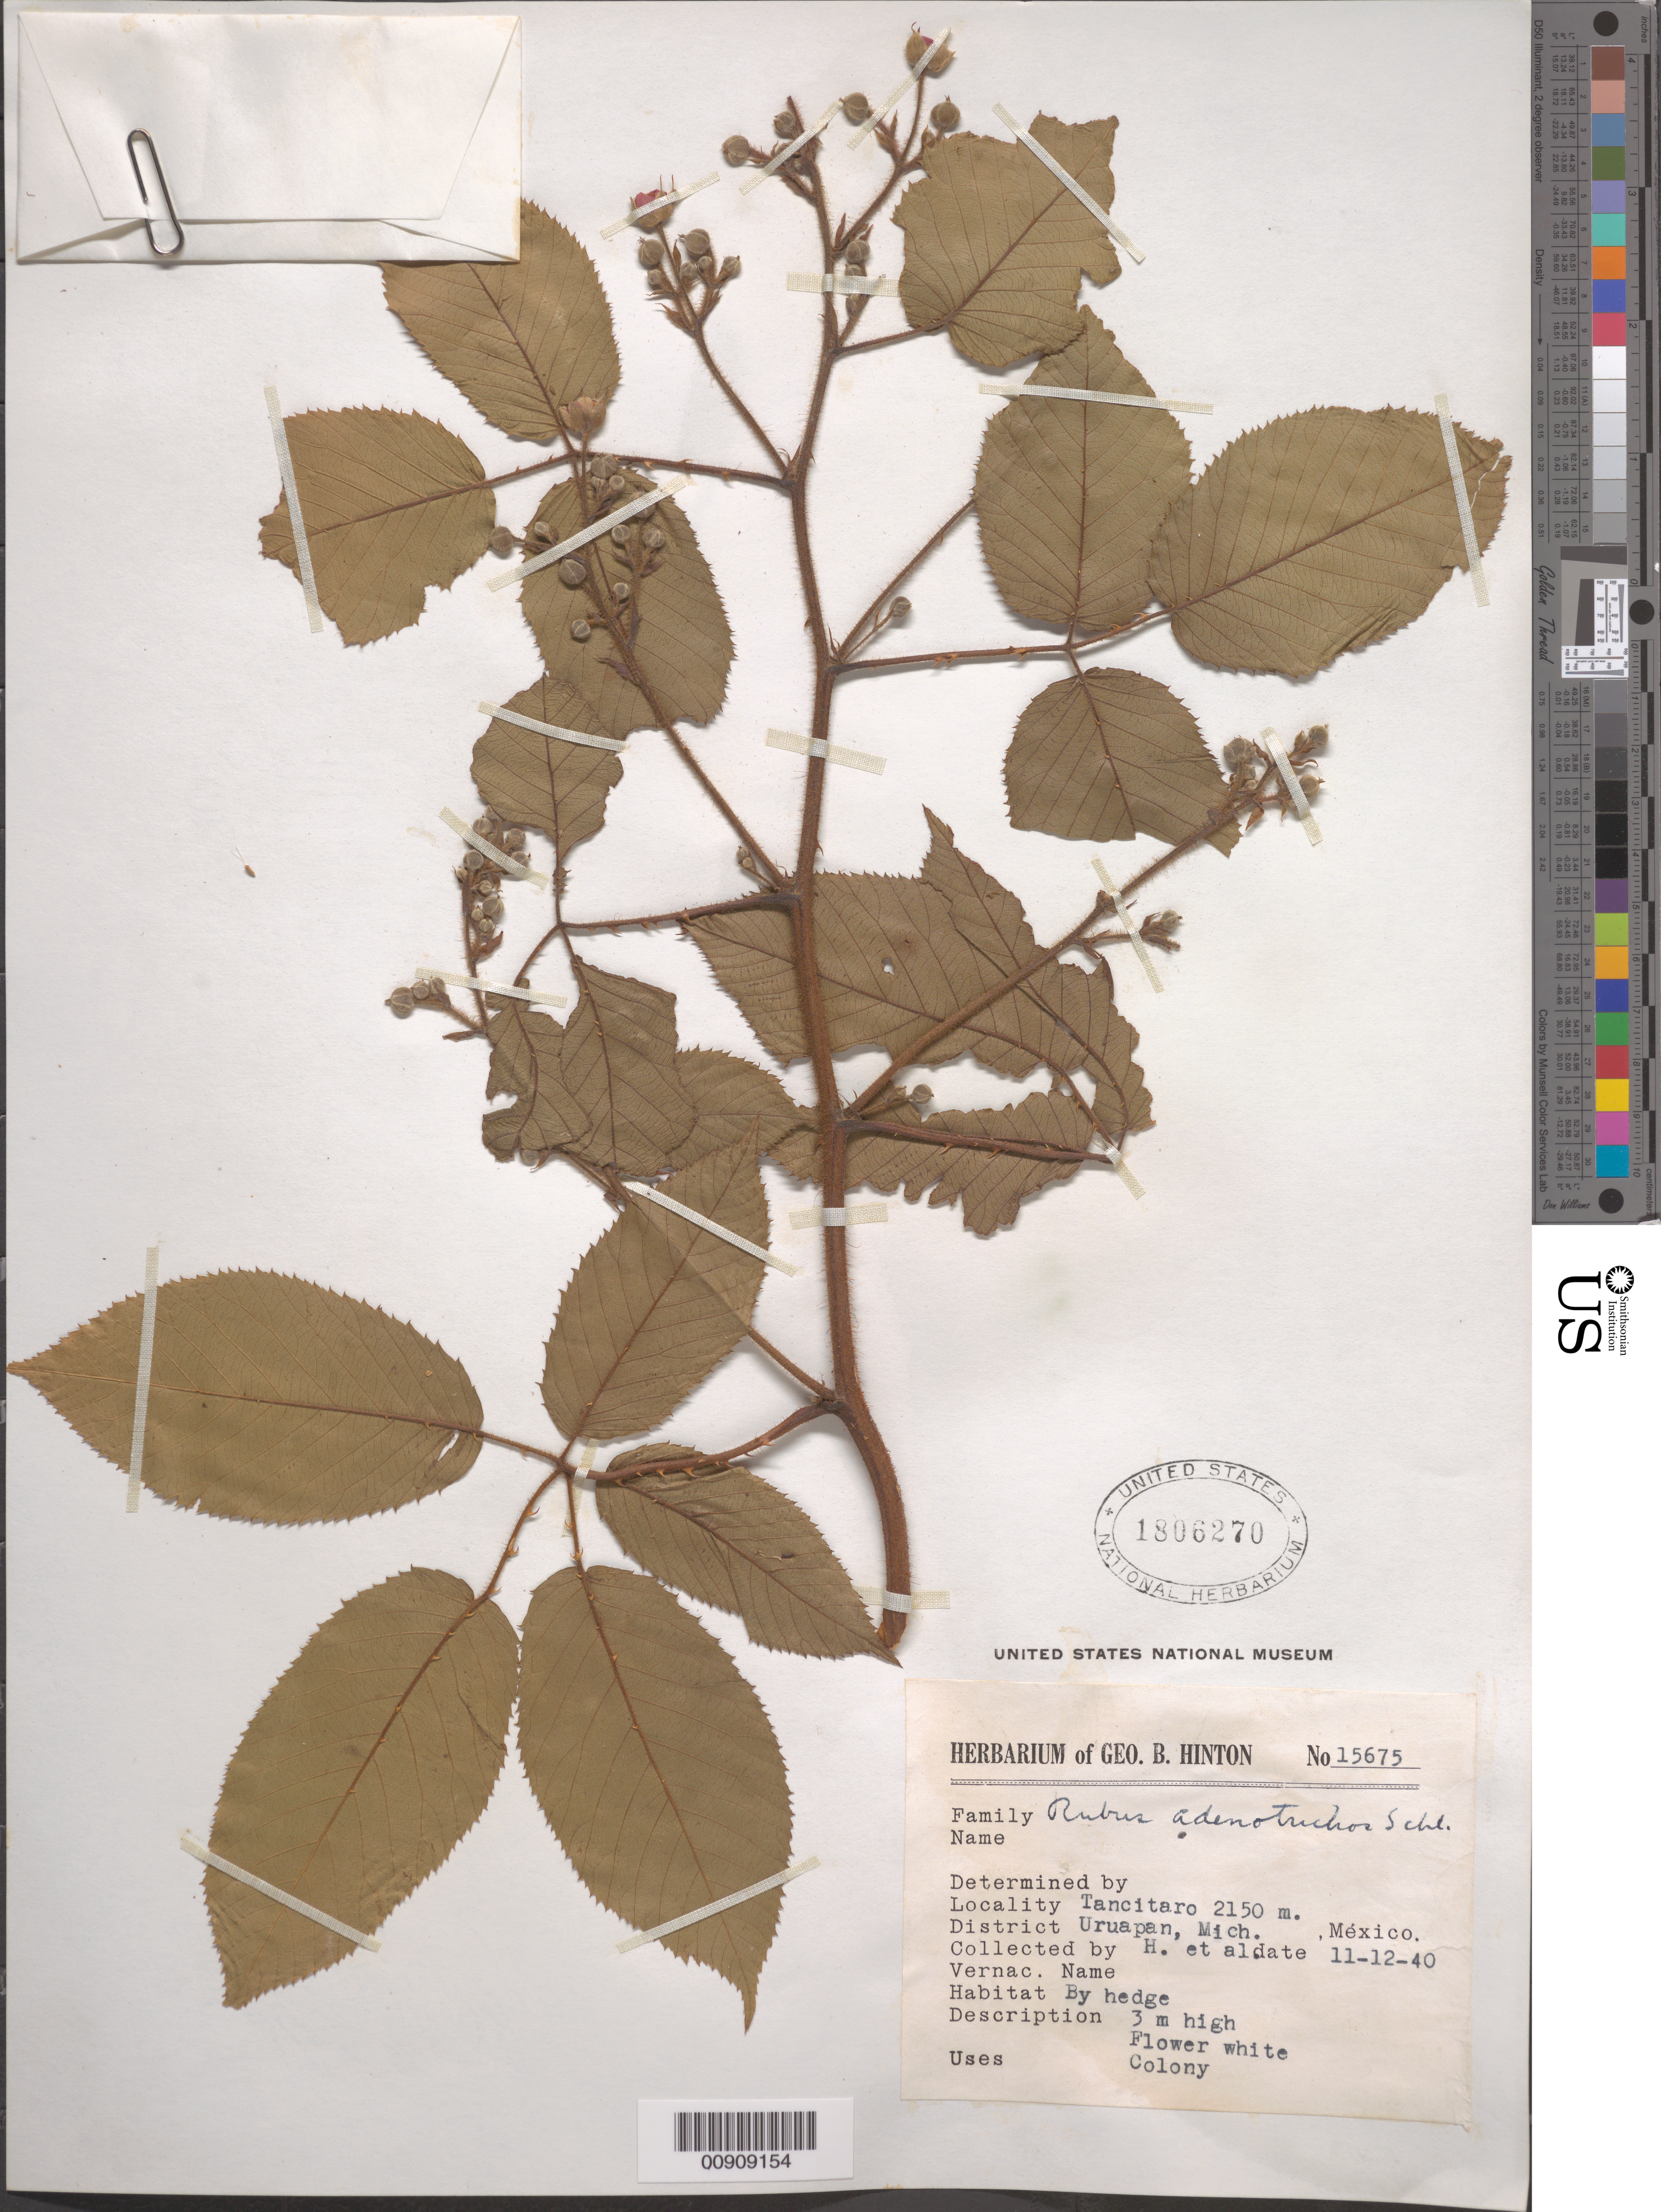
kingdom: Plantae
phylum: Tracheophyta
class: Magnoliopsida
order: Rosales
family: Rosaceae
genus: Rubus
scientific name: Rubus adenotrichos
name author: Schltdl.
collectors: G. B. Hinton & et al.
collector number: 15675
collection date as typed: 12 Nov 1940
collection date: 1940-11-12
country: Mexico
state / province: Michoacán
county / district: Uruapan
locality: Tancitaro, District Uruapan, Michoacán.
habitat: By hedge.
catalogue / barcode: US 1806270